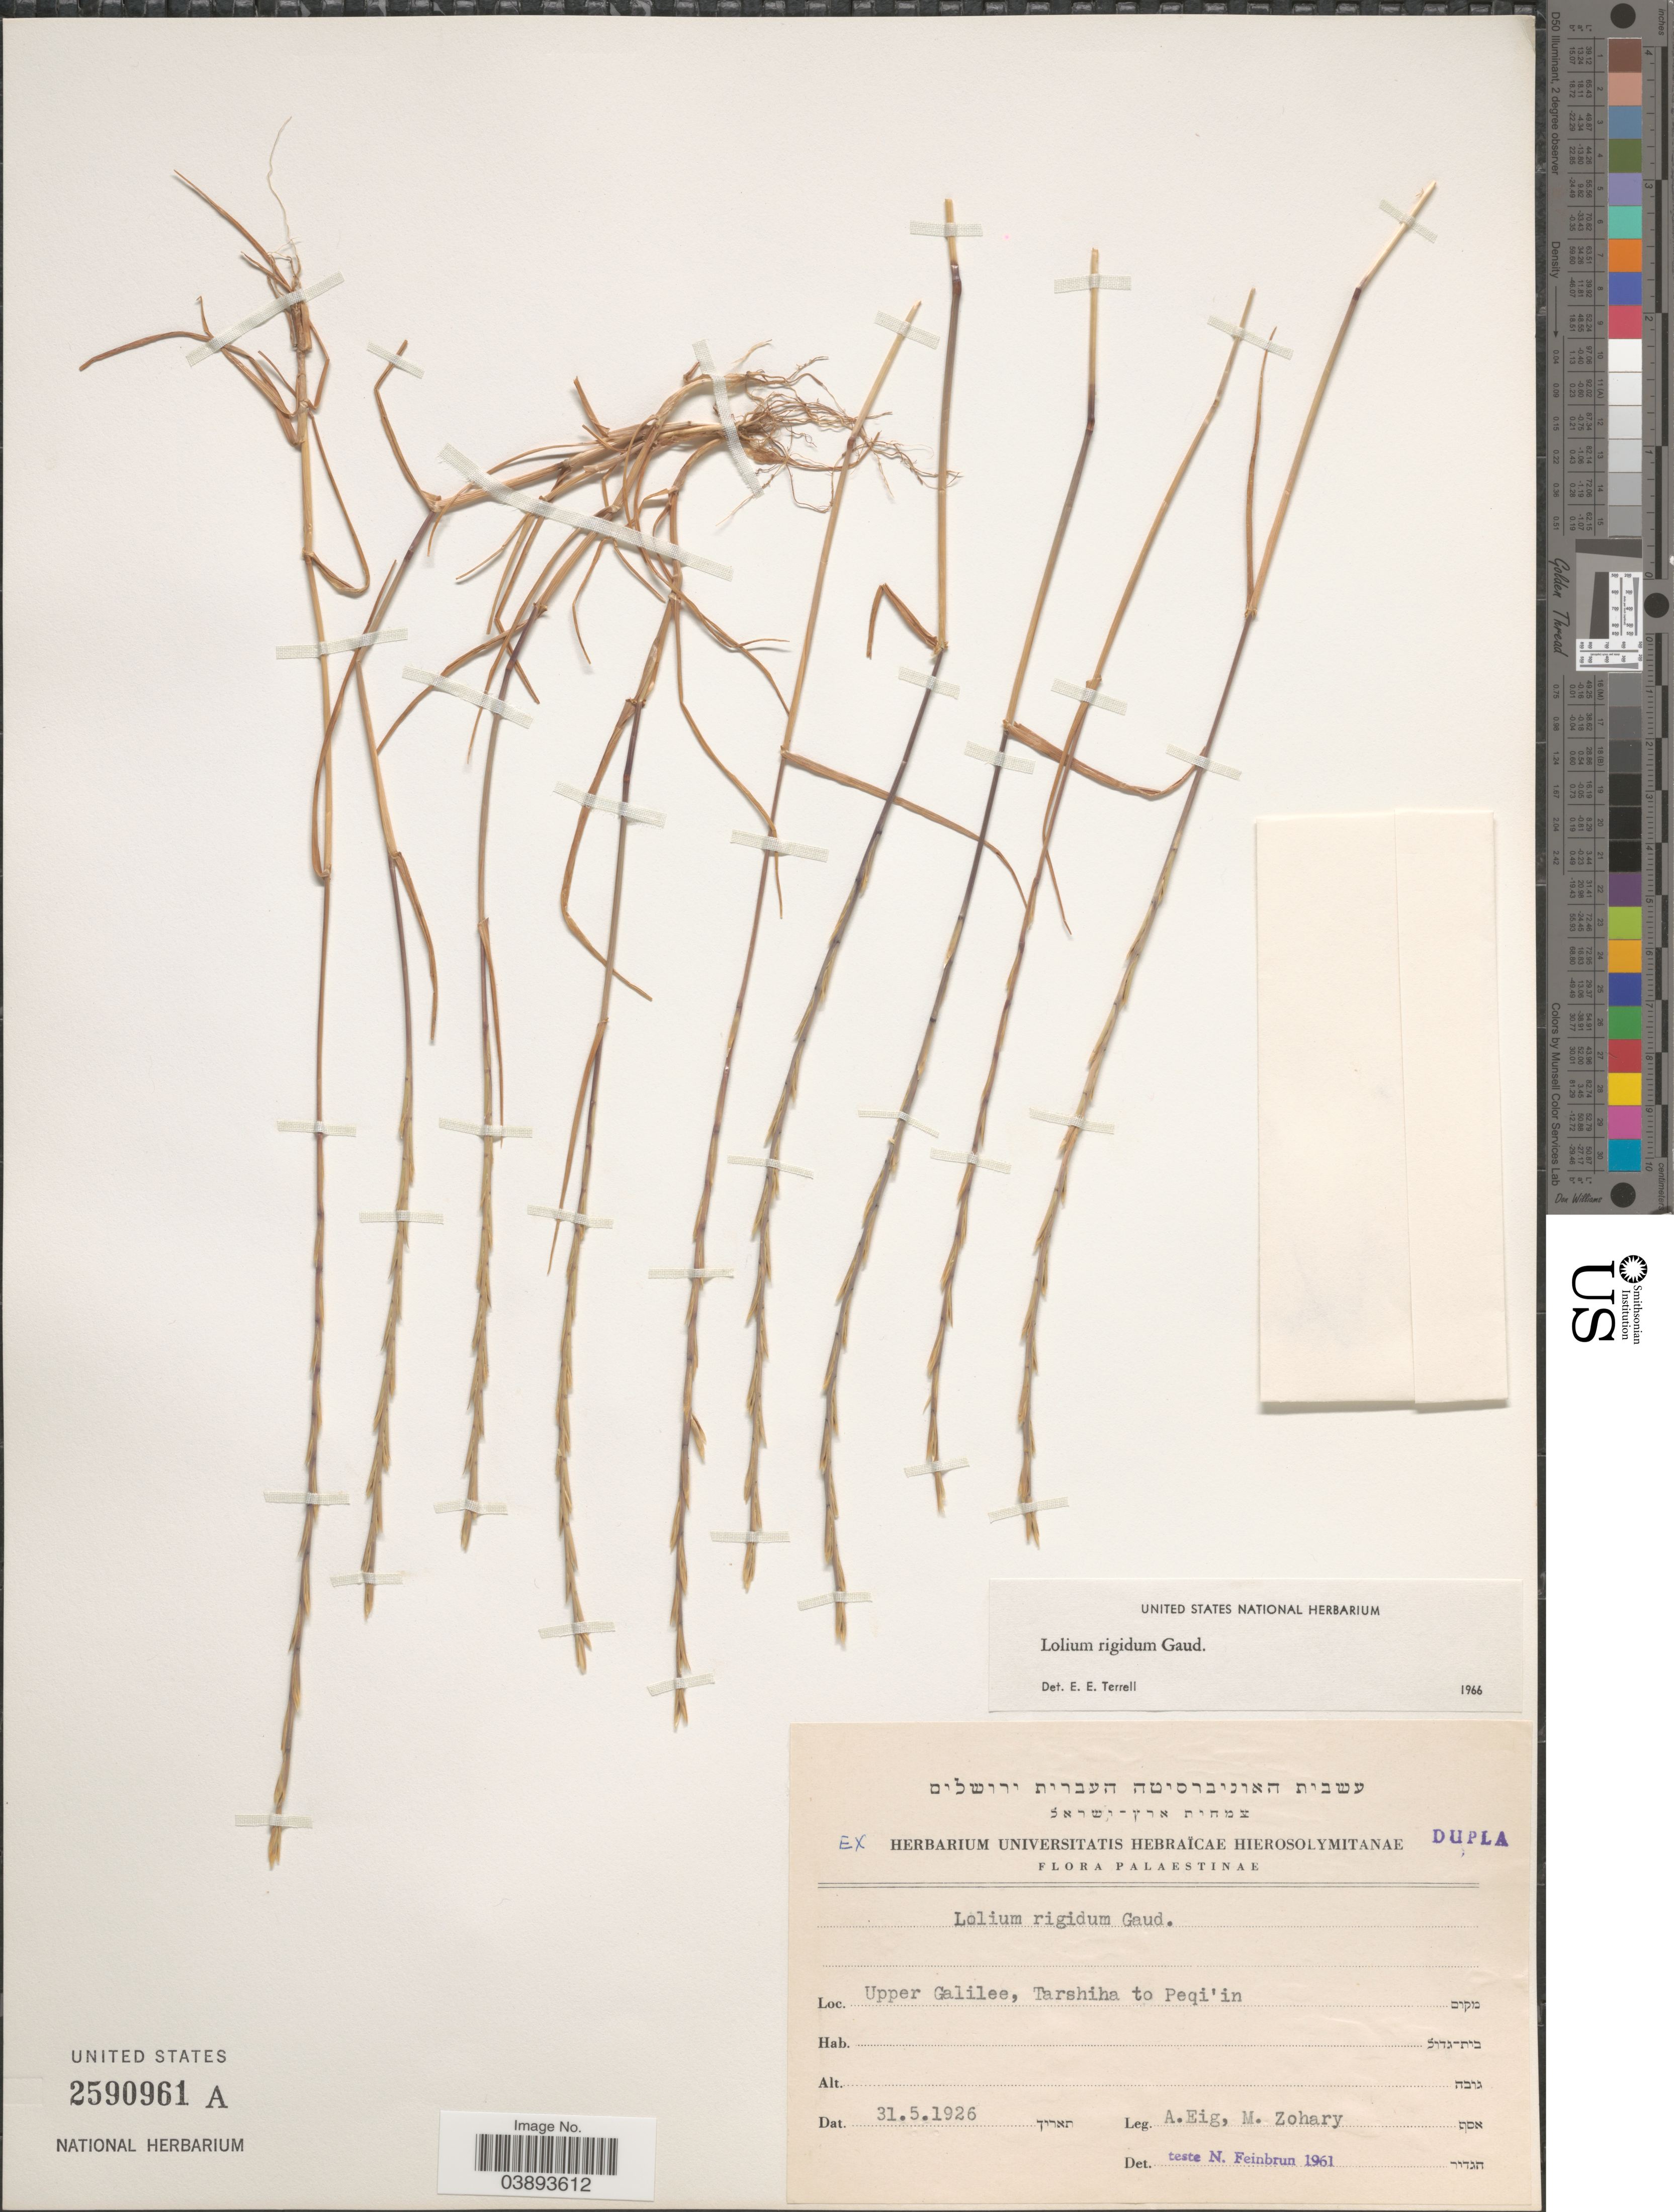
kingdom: Plantae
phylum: Tracheophyta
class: Liliopsida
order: Poales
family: Poaceae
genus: Lolium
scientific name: Lolium rigidum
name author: Gaudin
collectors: A. Eig & M. Zohary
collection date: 1926-05-31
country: Israel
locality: Palaestinae. Upper Galilee, Tarshiha to Peqi'in.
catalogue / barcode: US 2590961A